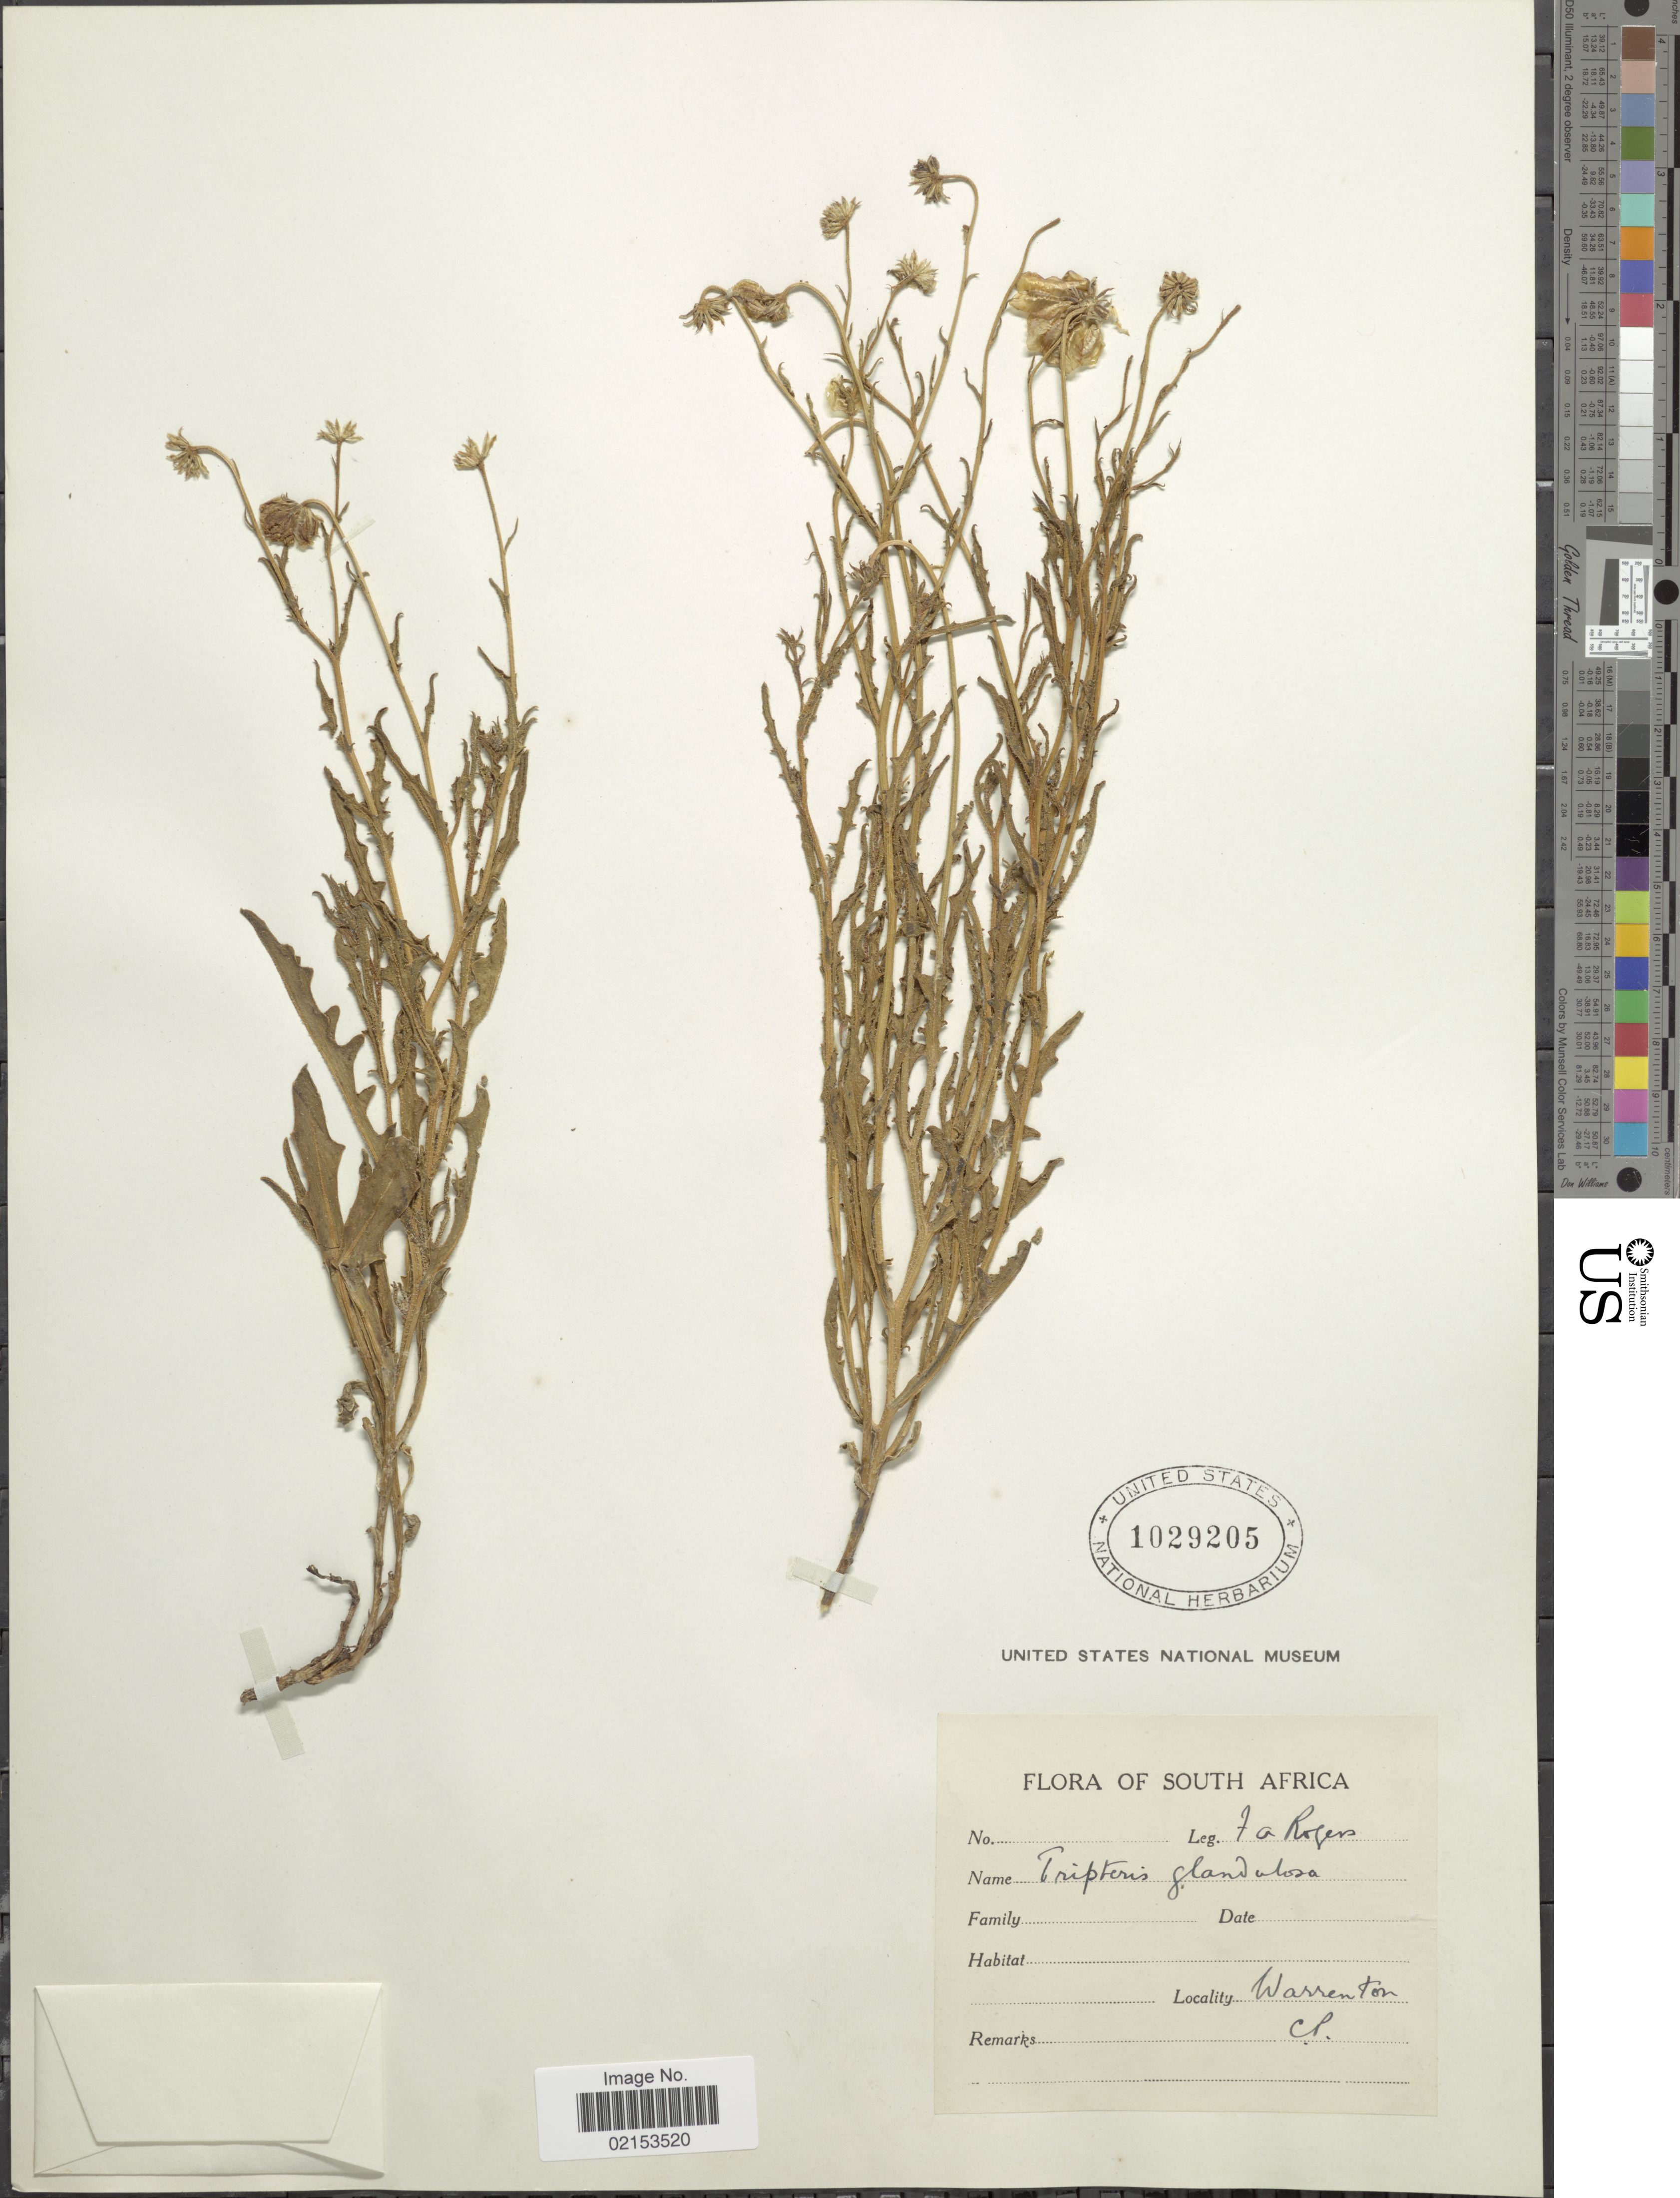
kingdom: Plantae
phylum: Tracheophyta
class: Magnoliopsida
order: Asterales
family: Asteraceae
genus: Tripteris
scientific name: Tripteris aghillana var. aghillana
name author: DC.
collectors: F. A. Rogers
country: South Africa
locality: Warrenton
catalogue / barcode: US 1029205